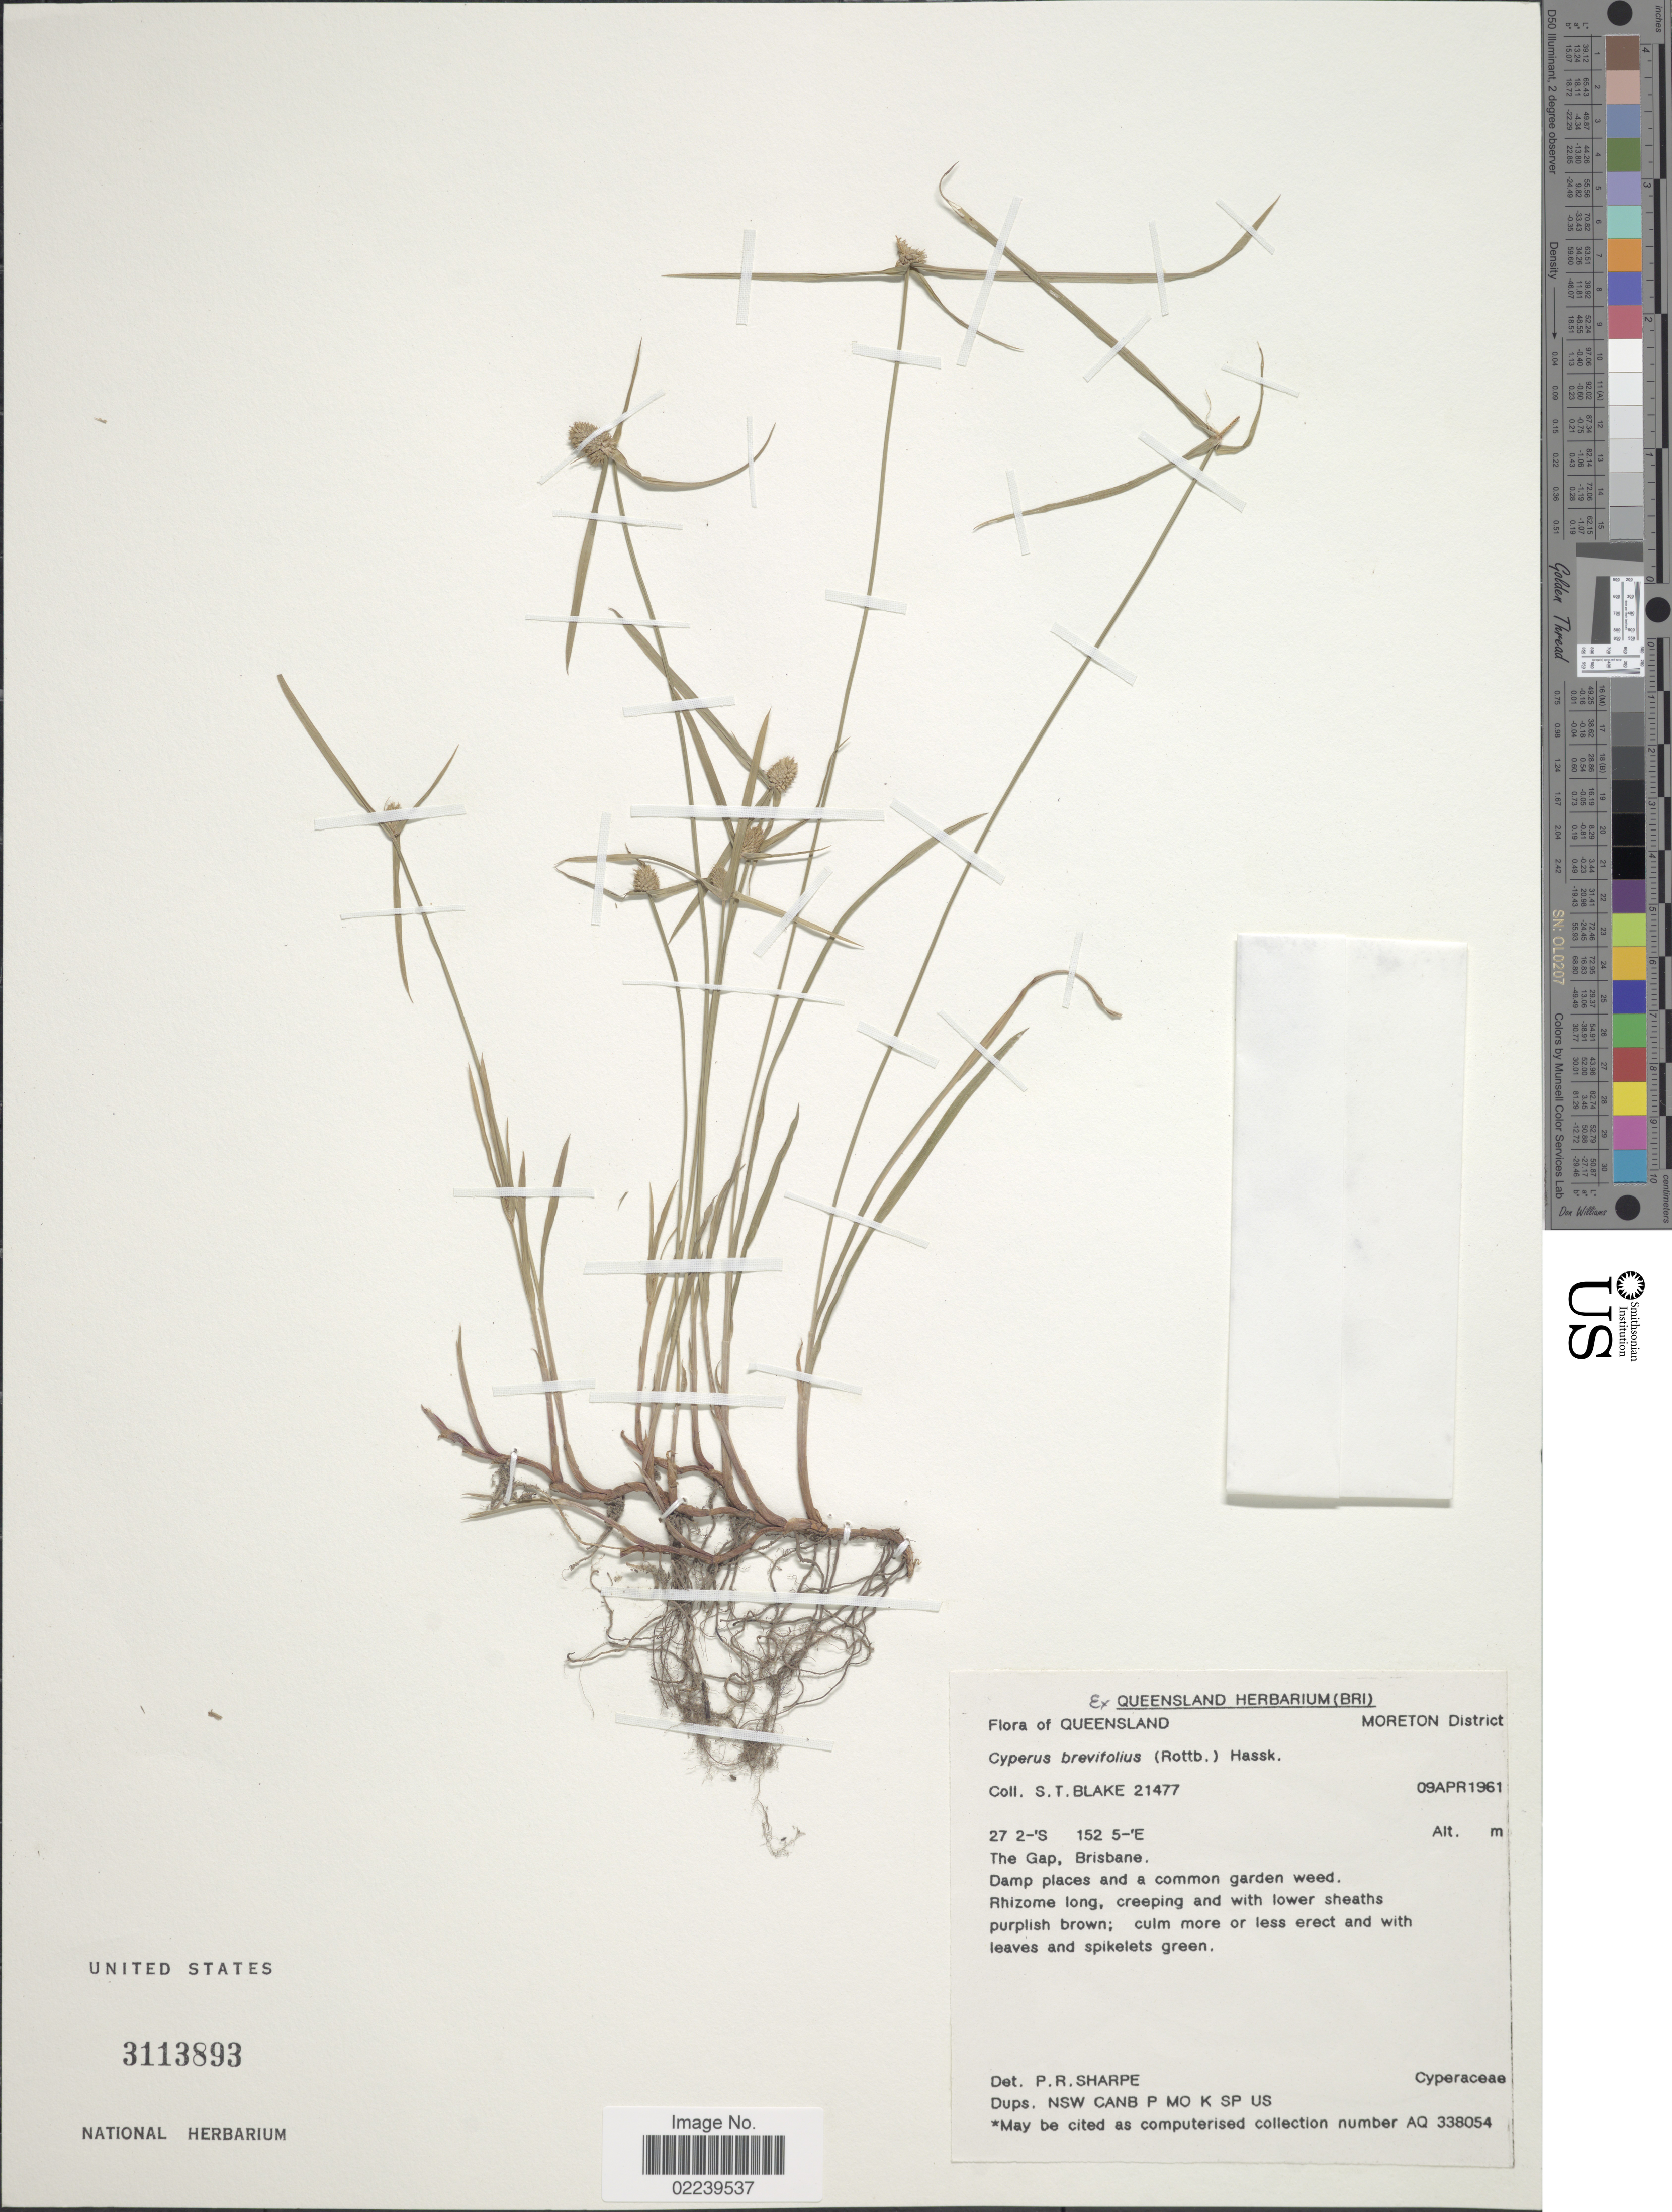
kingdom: Plantae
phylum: Tracheophyta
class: Liliopsida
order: Poales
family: Cyperaceae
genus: Cyperus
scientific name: Cyperus brevifolius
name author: (Rottb.) Hassk.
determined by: Strong, M. T., (US), Smithsonian Institution - National Museum of Natural History (UNITED STATES)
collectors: S. T. Blake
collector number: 21477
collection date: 1961-04-09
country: Australia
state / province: Queensland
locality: Moreton District. The Gap, Brisbane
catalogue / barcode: US 3113893